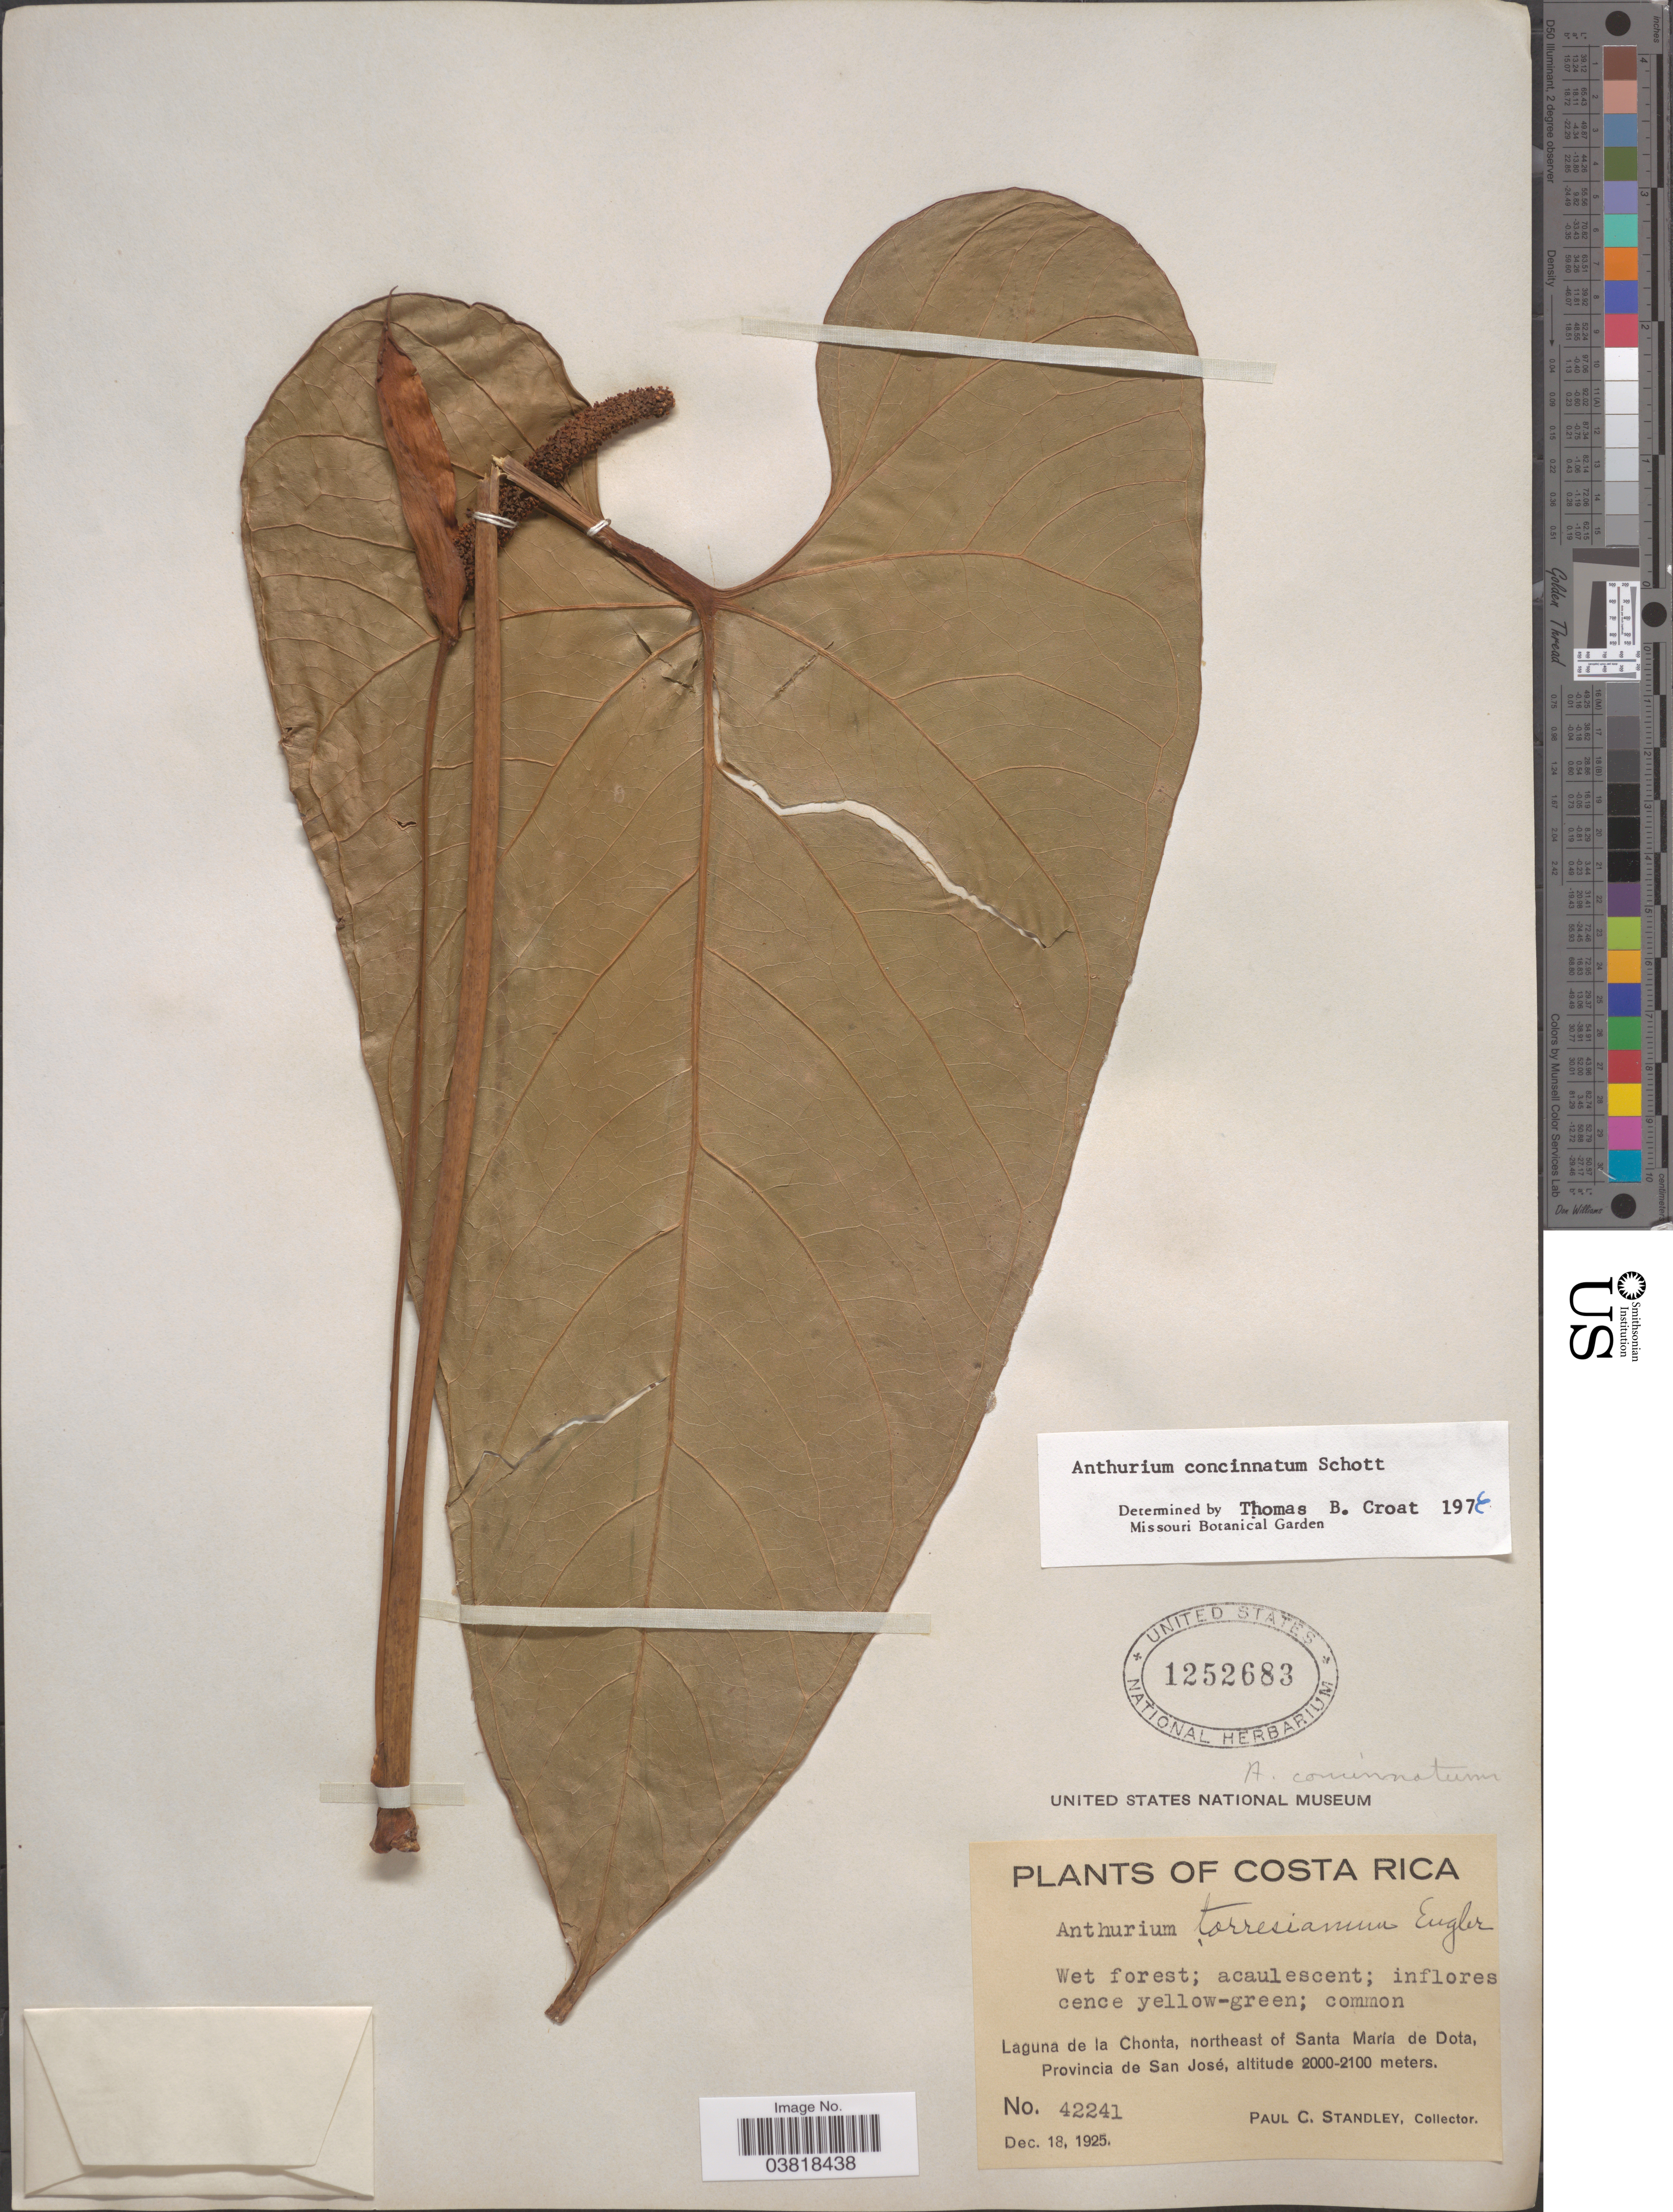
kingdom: Plantae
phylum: Tracheophyta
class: Liliopsida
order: Alismatales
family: Araceae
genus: Anthurium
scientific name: Anthurium concinnatum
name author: Schott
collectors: P. C. Standley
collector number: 42241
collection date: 1925-12-18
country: Costa Rica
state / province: San José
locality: Laguna de la Chonta, northeast of Santa Maria de Dota.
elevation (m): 2000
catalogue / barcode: US 1252683